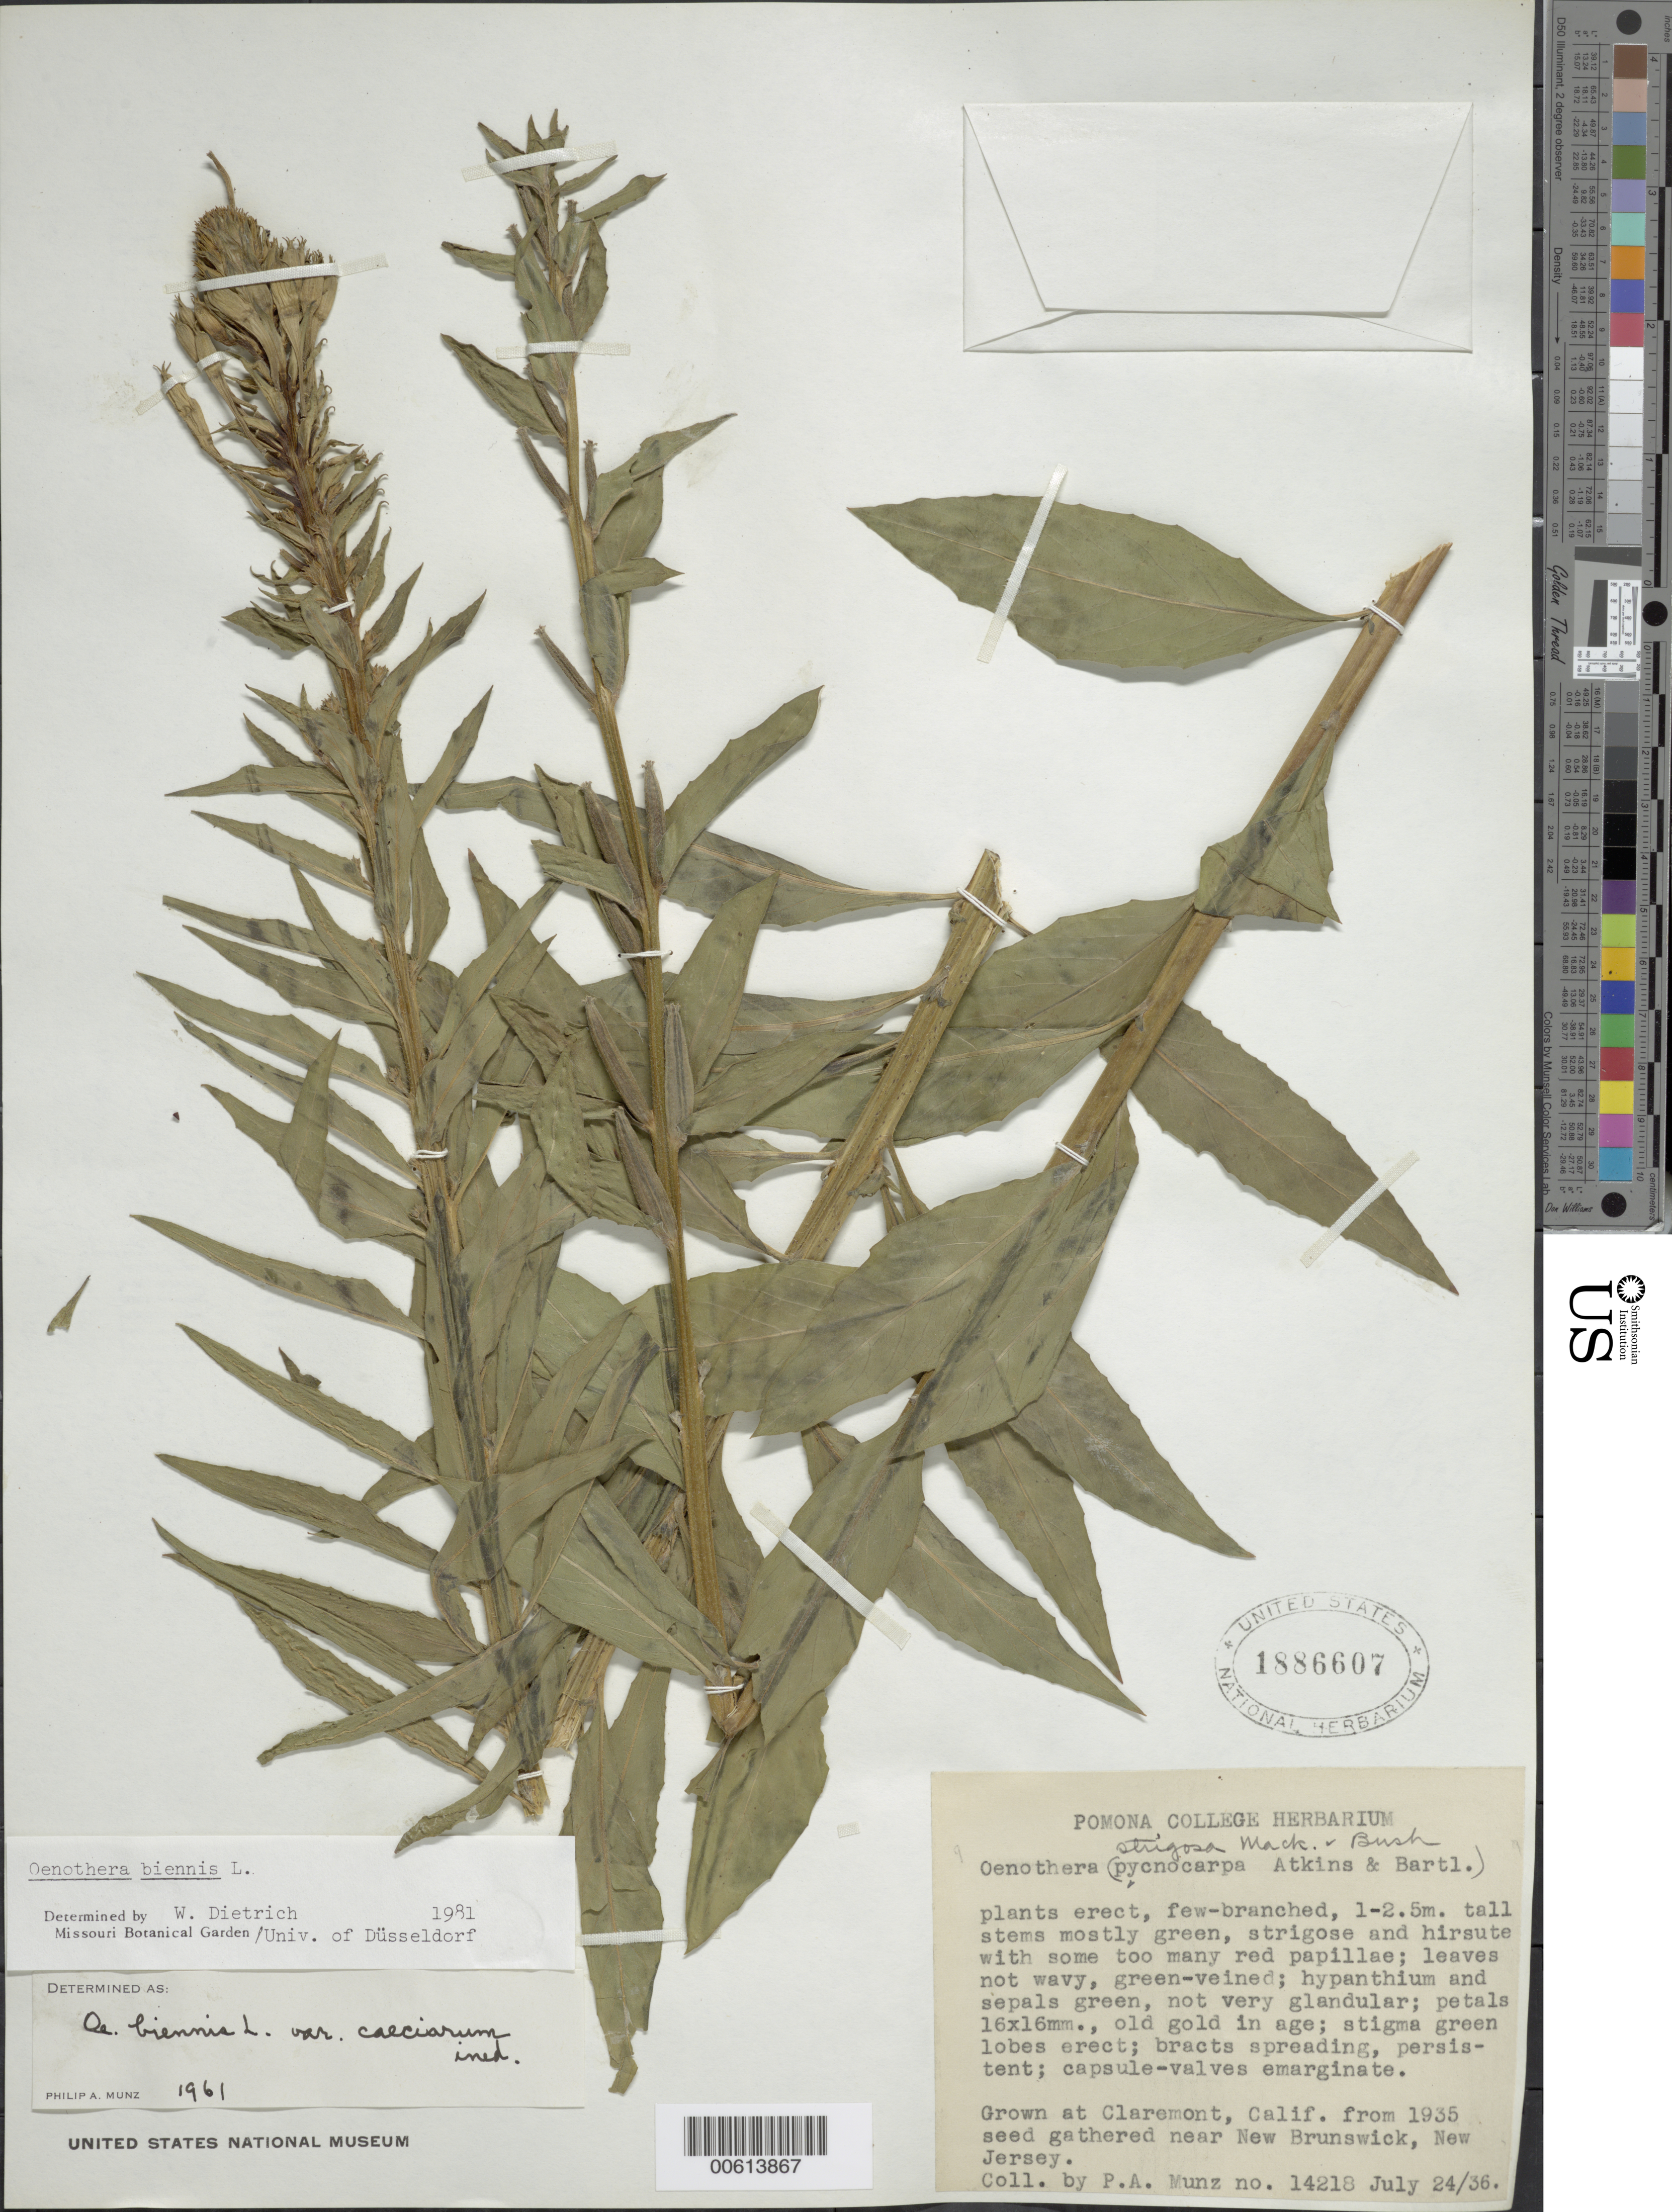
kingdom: Plantae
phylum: Tracheophyta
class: Magnoliopsida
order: Myrtales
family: Onagraceae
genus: Oenothera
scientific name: Oenothera biennis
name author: L.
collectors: P. A. Munz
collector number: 14218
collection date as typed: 24 Jul 1936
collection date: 1936-07-24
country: United States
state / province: California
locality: Claremont, Pomona College Herbarium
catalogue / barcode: US 1886607